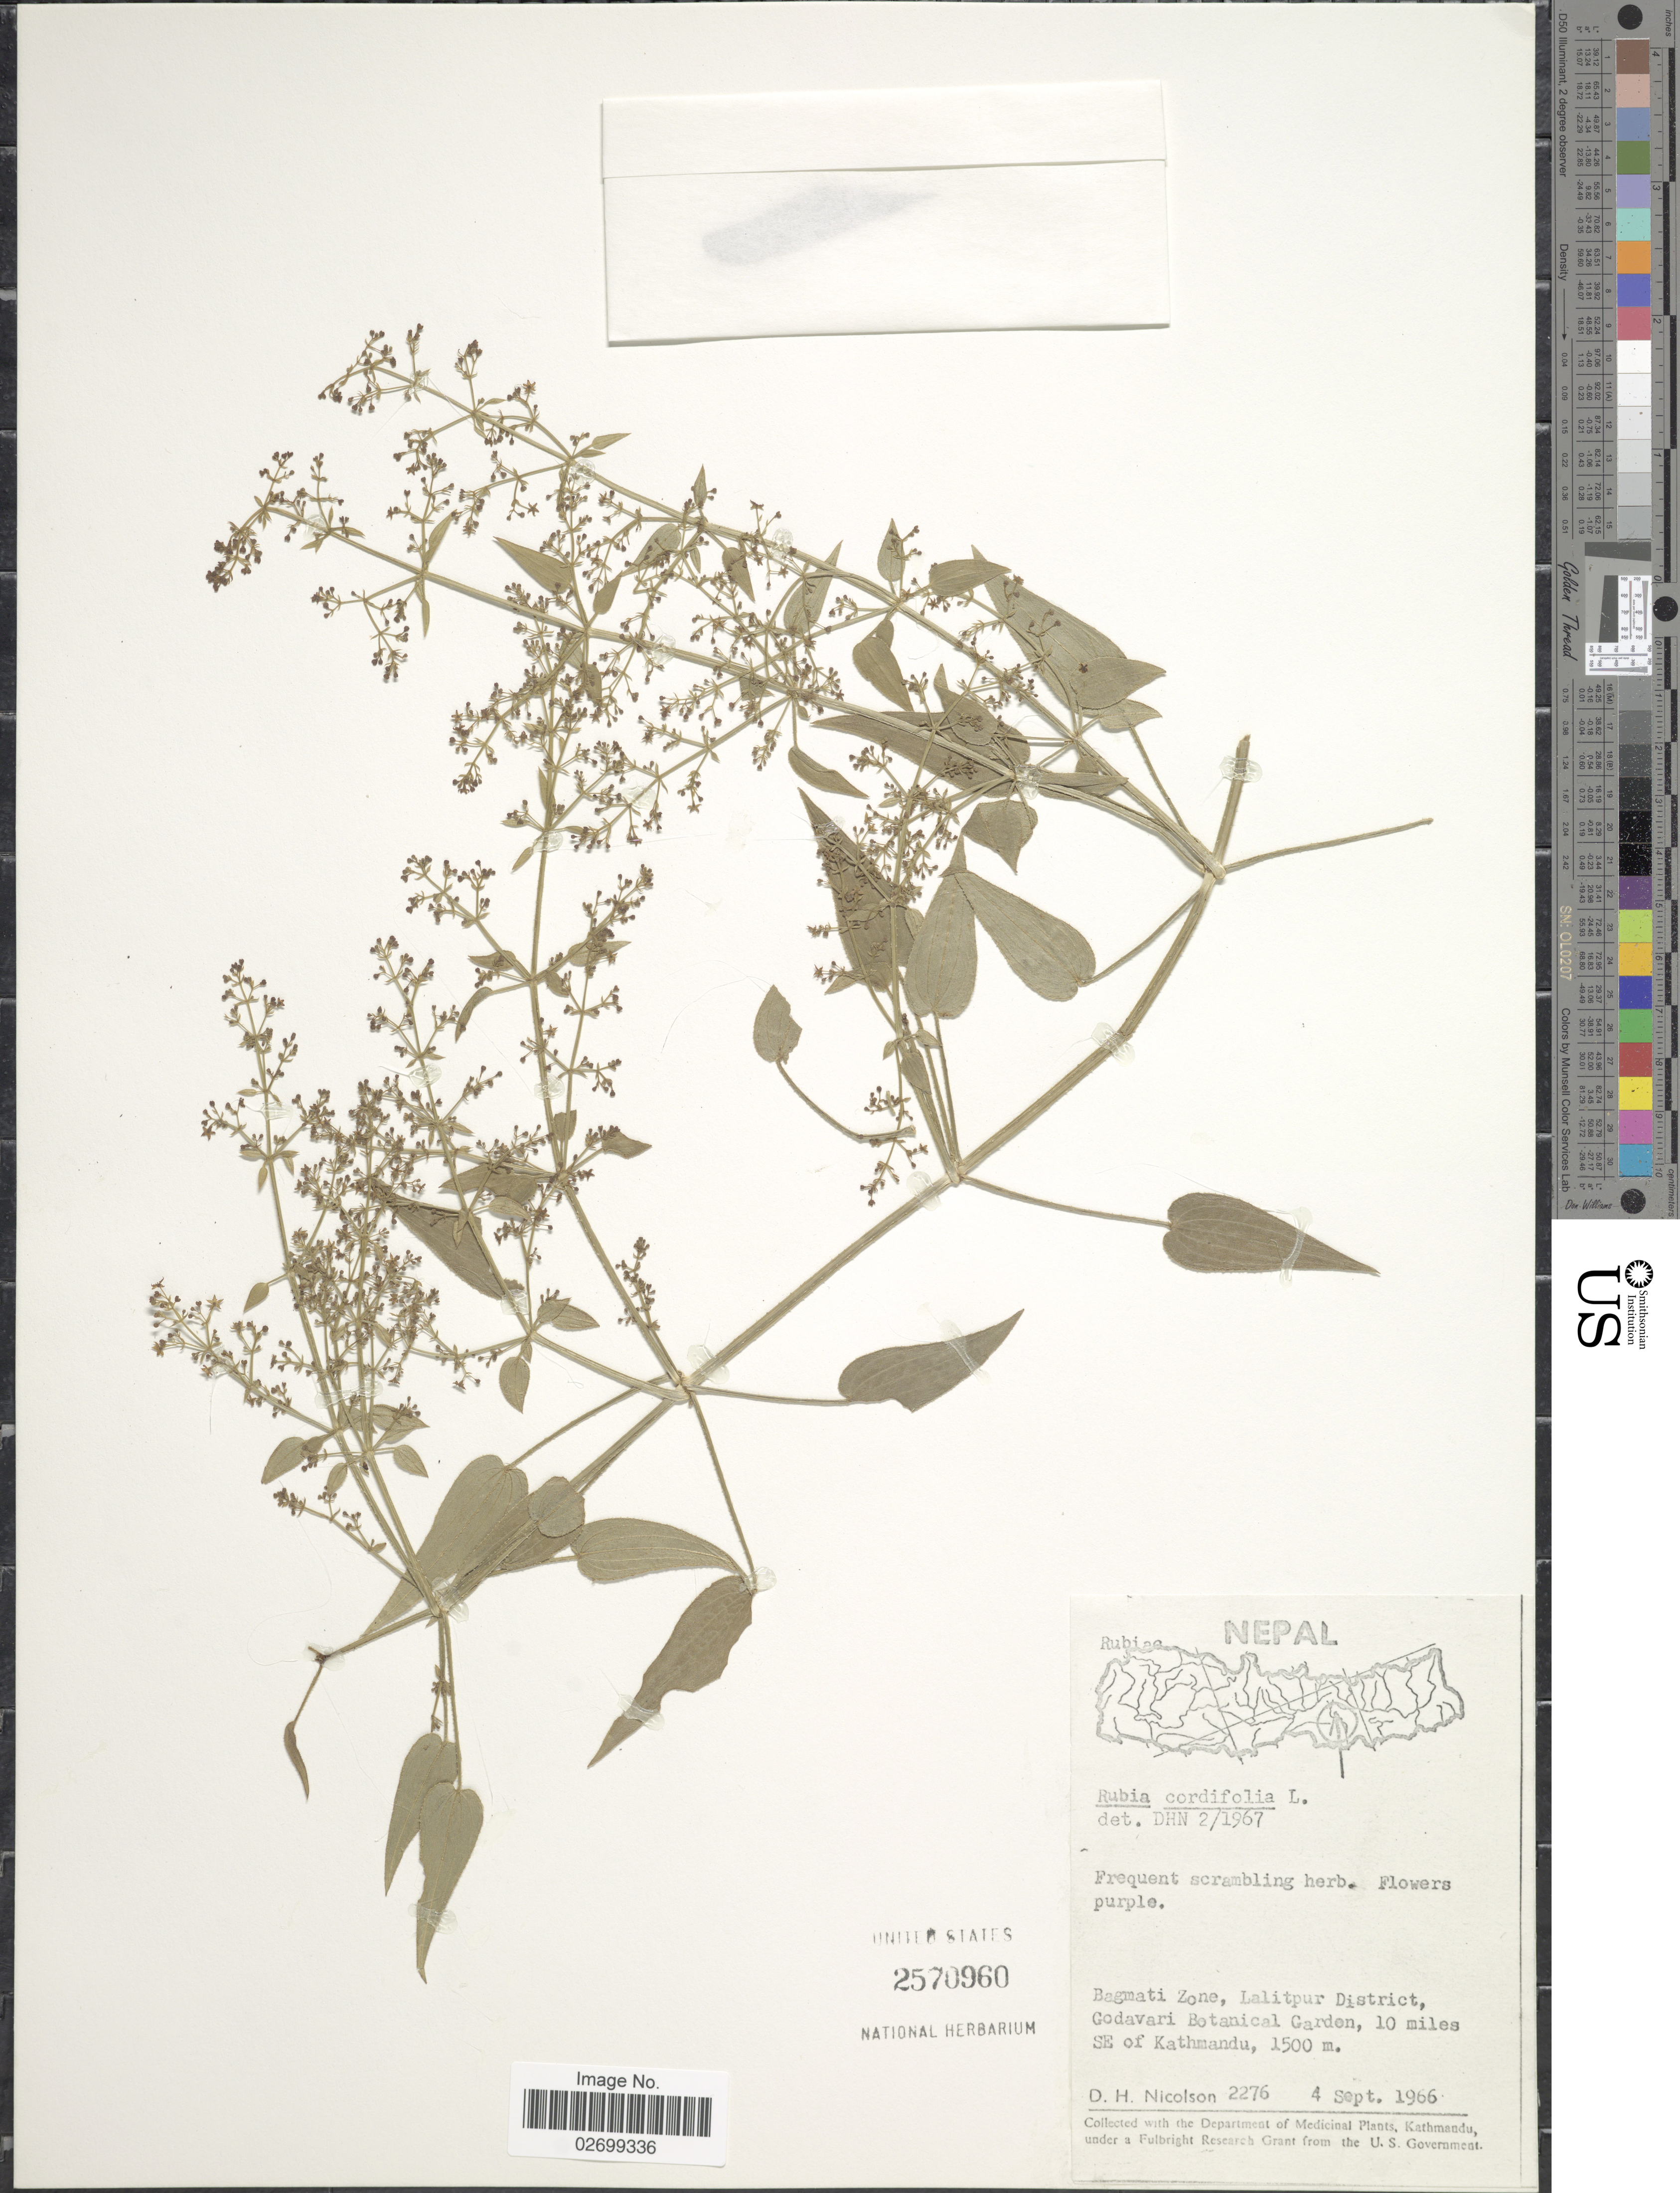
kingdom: Plantae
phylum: Tracheophyta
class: Magnoliopsida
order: Gentianales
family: Rubiaceae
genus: Rubia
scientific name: Rubia cordifolia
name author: L.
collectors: D. H. Nicolson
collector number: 2276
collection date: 1966-09-04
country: Nepal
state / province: Bagmati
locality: Bagmati Zone, Lalitpur District, Godavari Botanical Garden, 10 miles SE of Kathmandu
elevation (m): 1500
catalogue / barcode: US 2570960